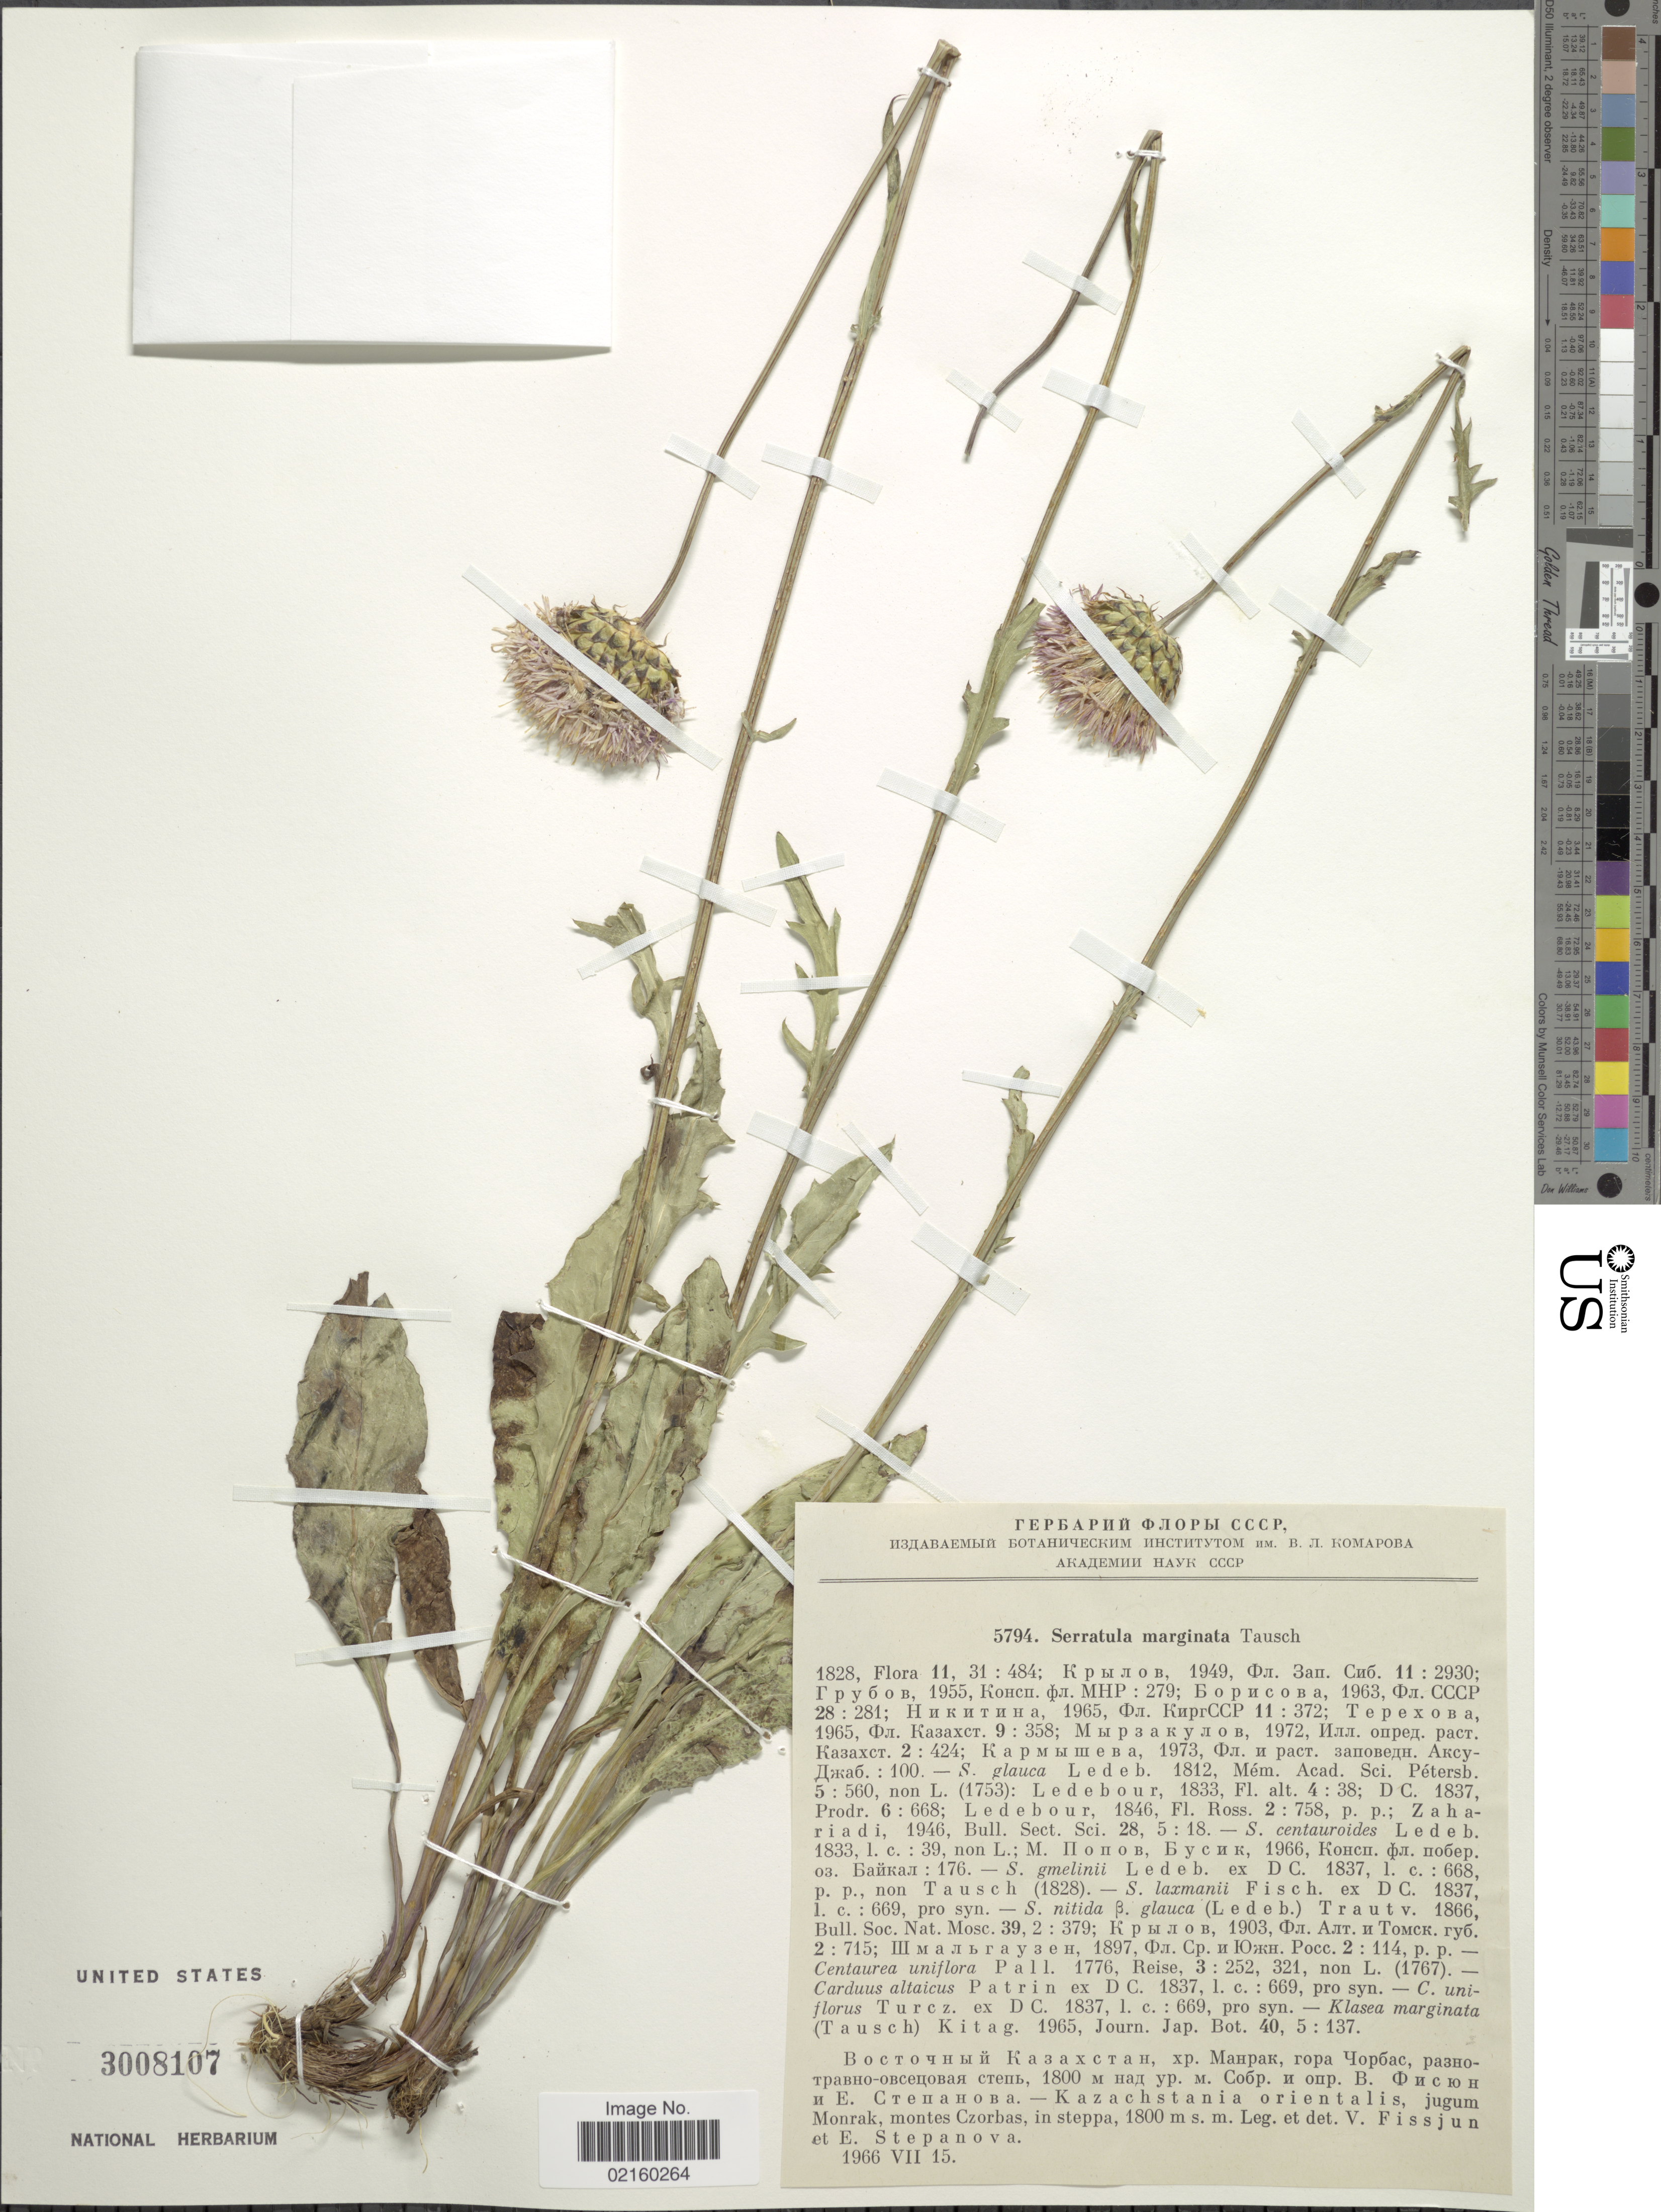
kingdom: Plantae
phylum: Tracheophyta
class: Magnoliopsida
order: Asterales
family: Asteraceae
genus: Serratula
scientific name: Serratula marginata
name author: Tausch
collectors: V. Fissjun & E. Stepanova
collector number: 5794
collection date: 1966-07-15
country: Kazakhstan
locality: Jugum Monrak, montes Czorbas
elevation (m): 1800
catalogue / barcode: US 3008107